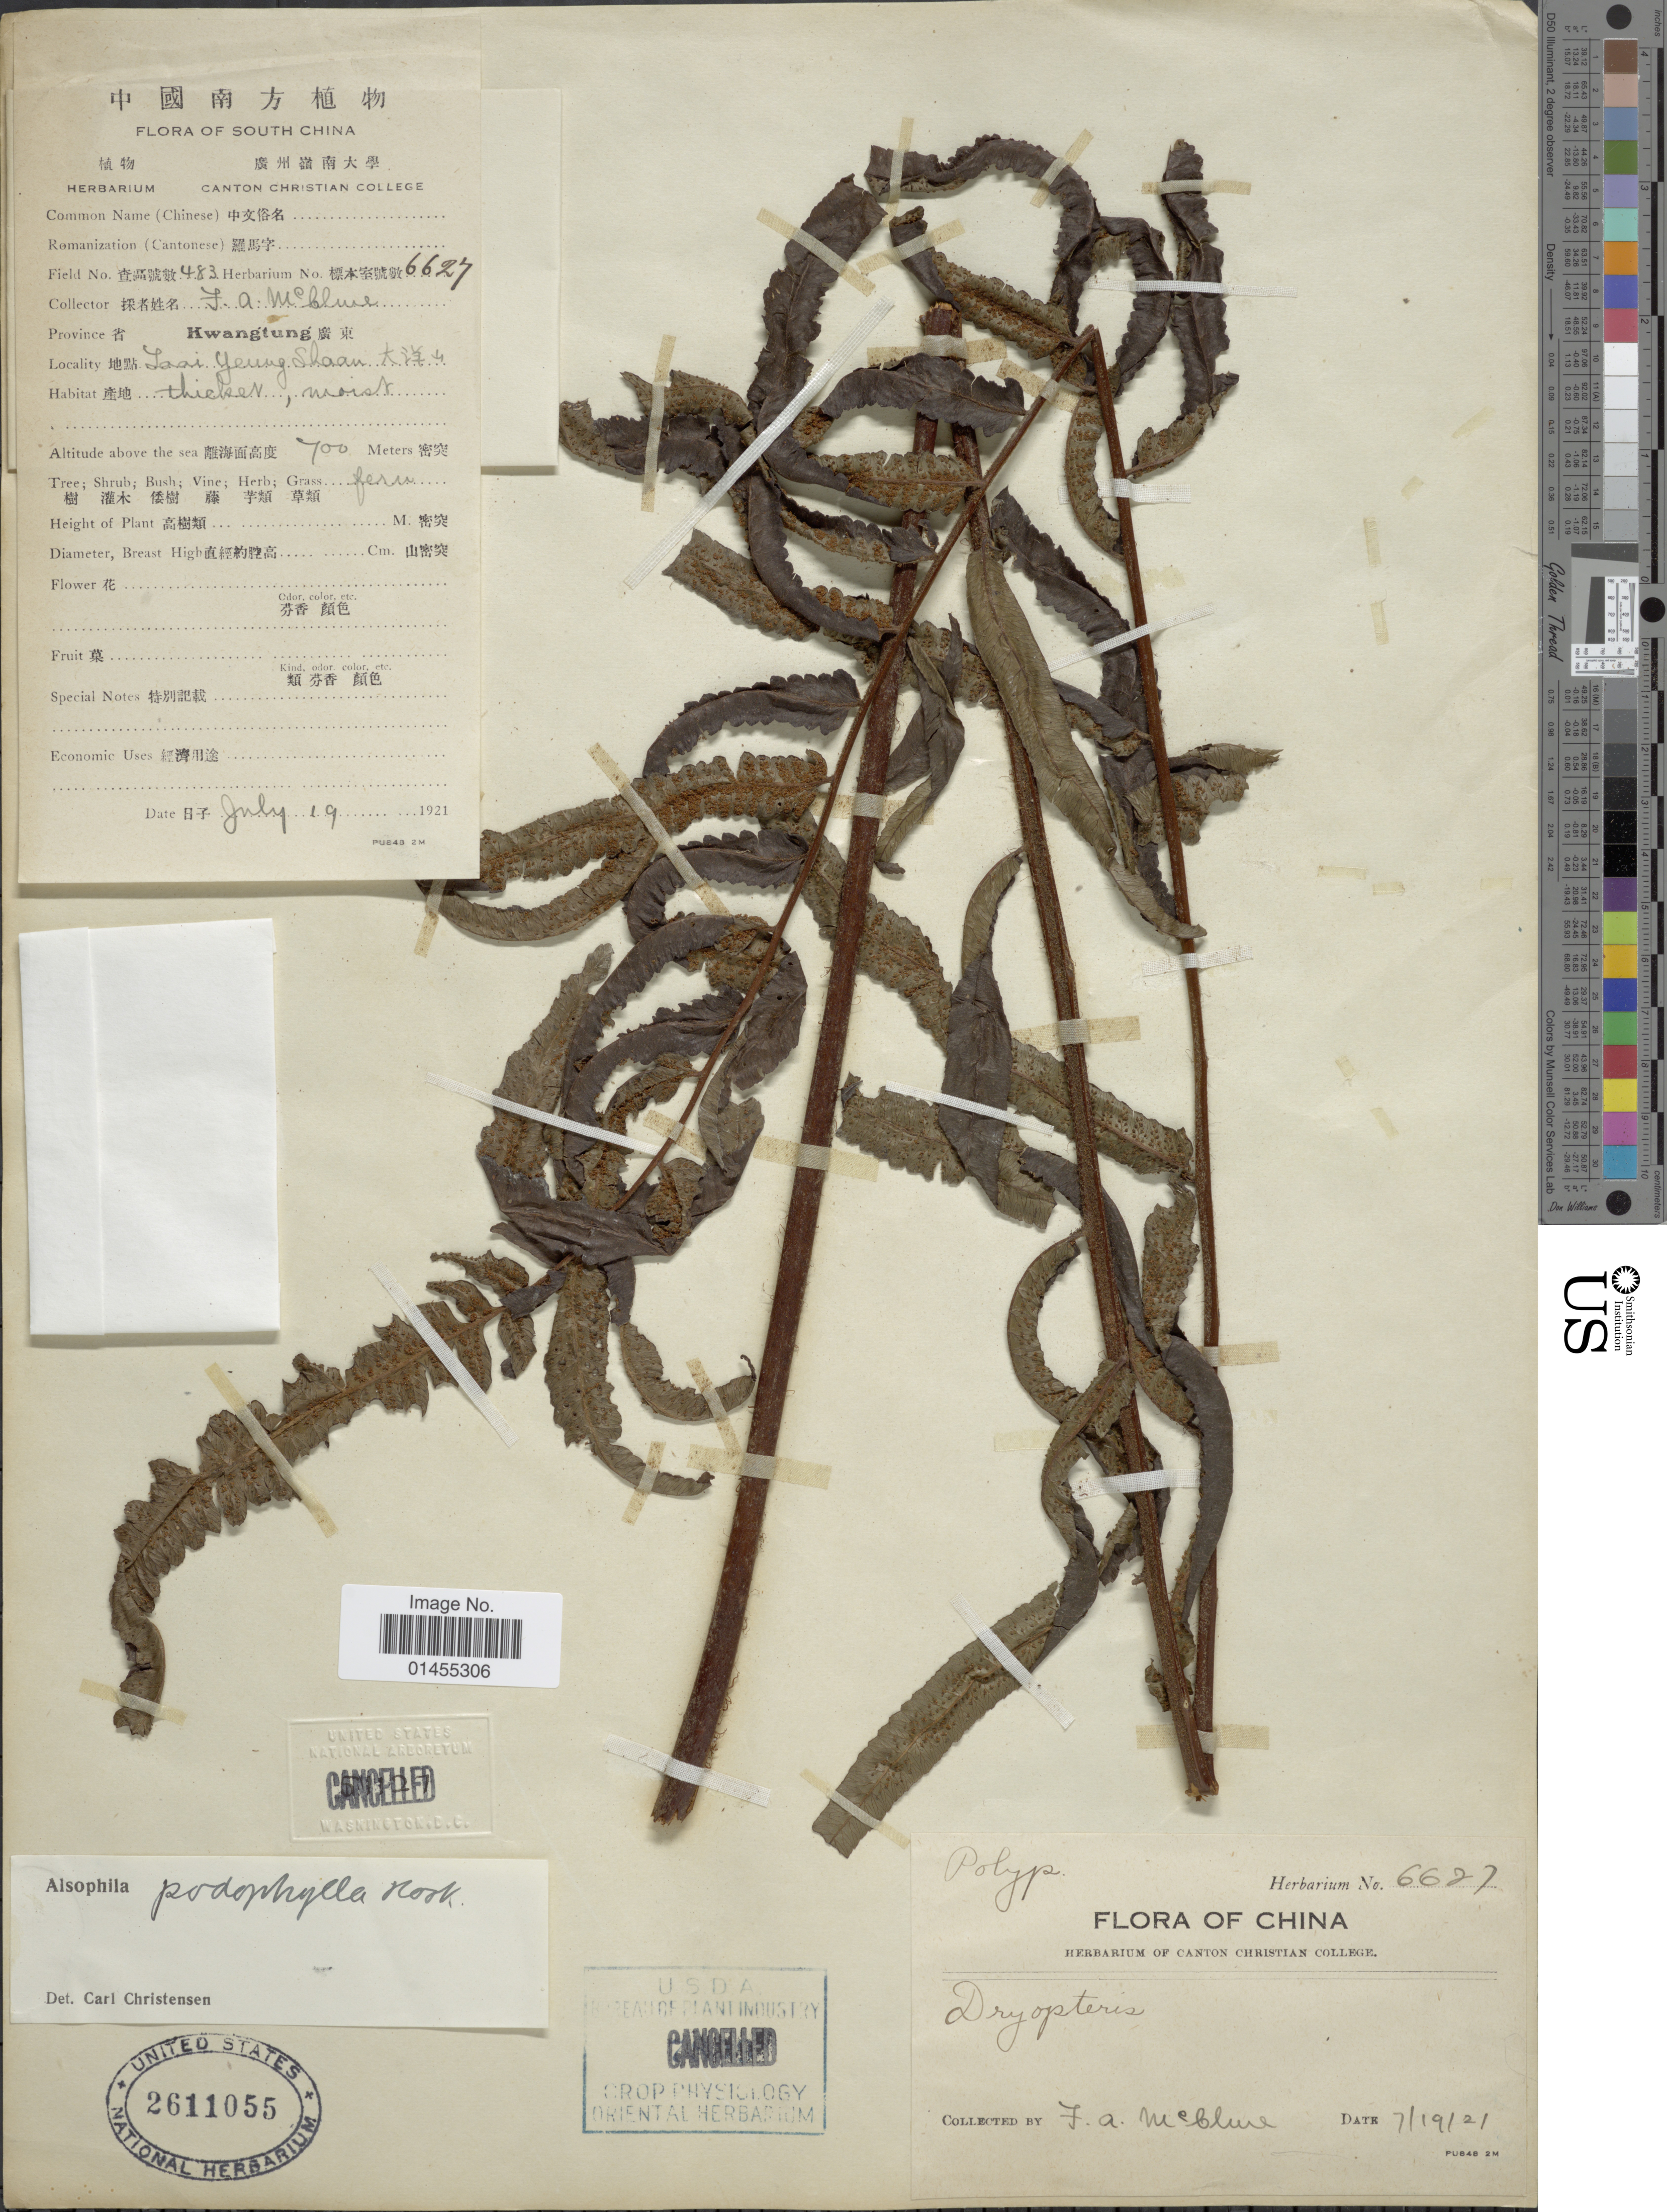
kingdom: Plantae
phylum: Tracheophyta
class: Polypodiopsida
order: Cyatheales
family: Cyatheaceae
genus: Alsophila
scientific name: Alsophila podophylla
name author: Hook.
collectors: F. A. McClure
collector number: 6627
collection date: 1921-07-19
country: China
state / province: Guangdong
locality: South China, Kwangtung, Laai Yeung Shaan X.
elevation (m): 700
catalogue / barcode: US 2611055